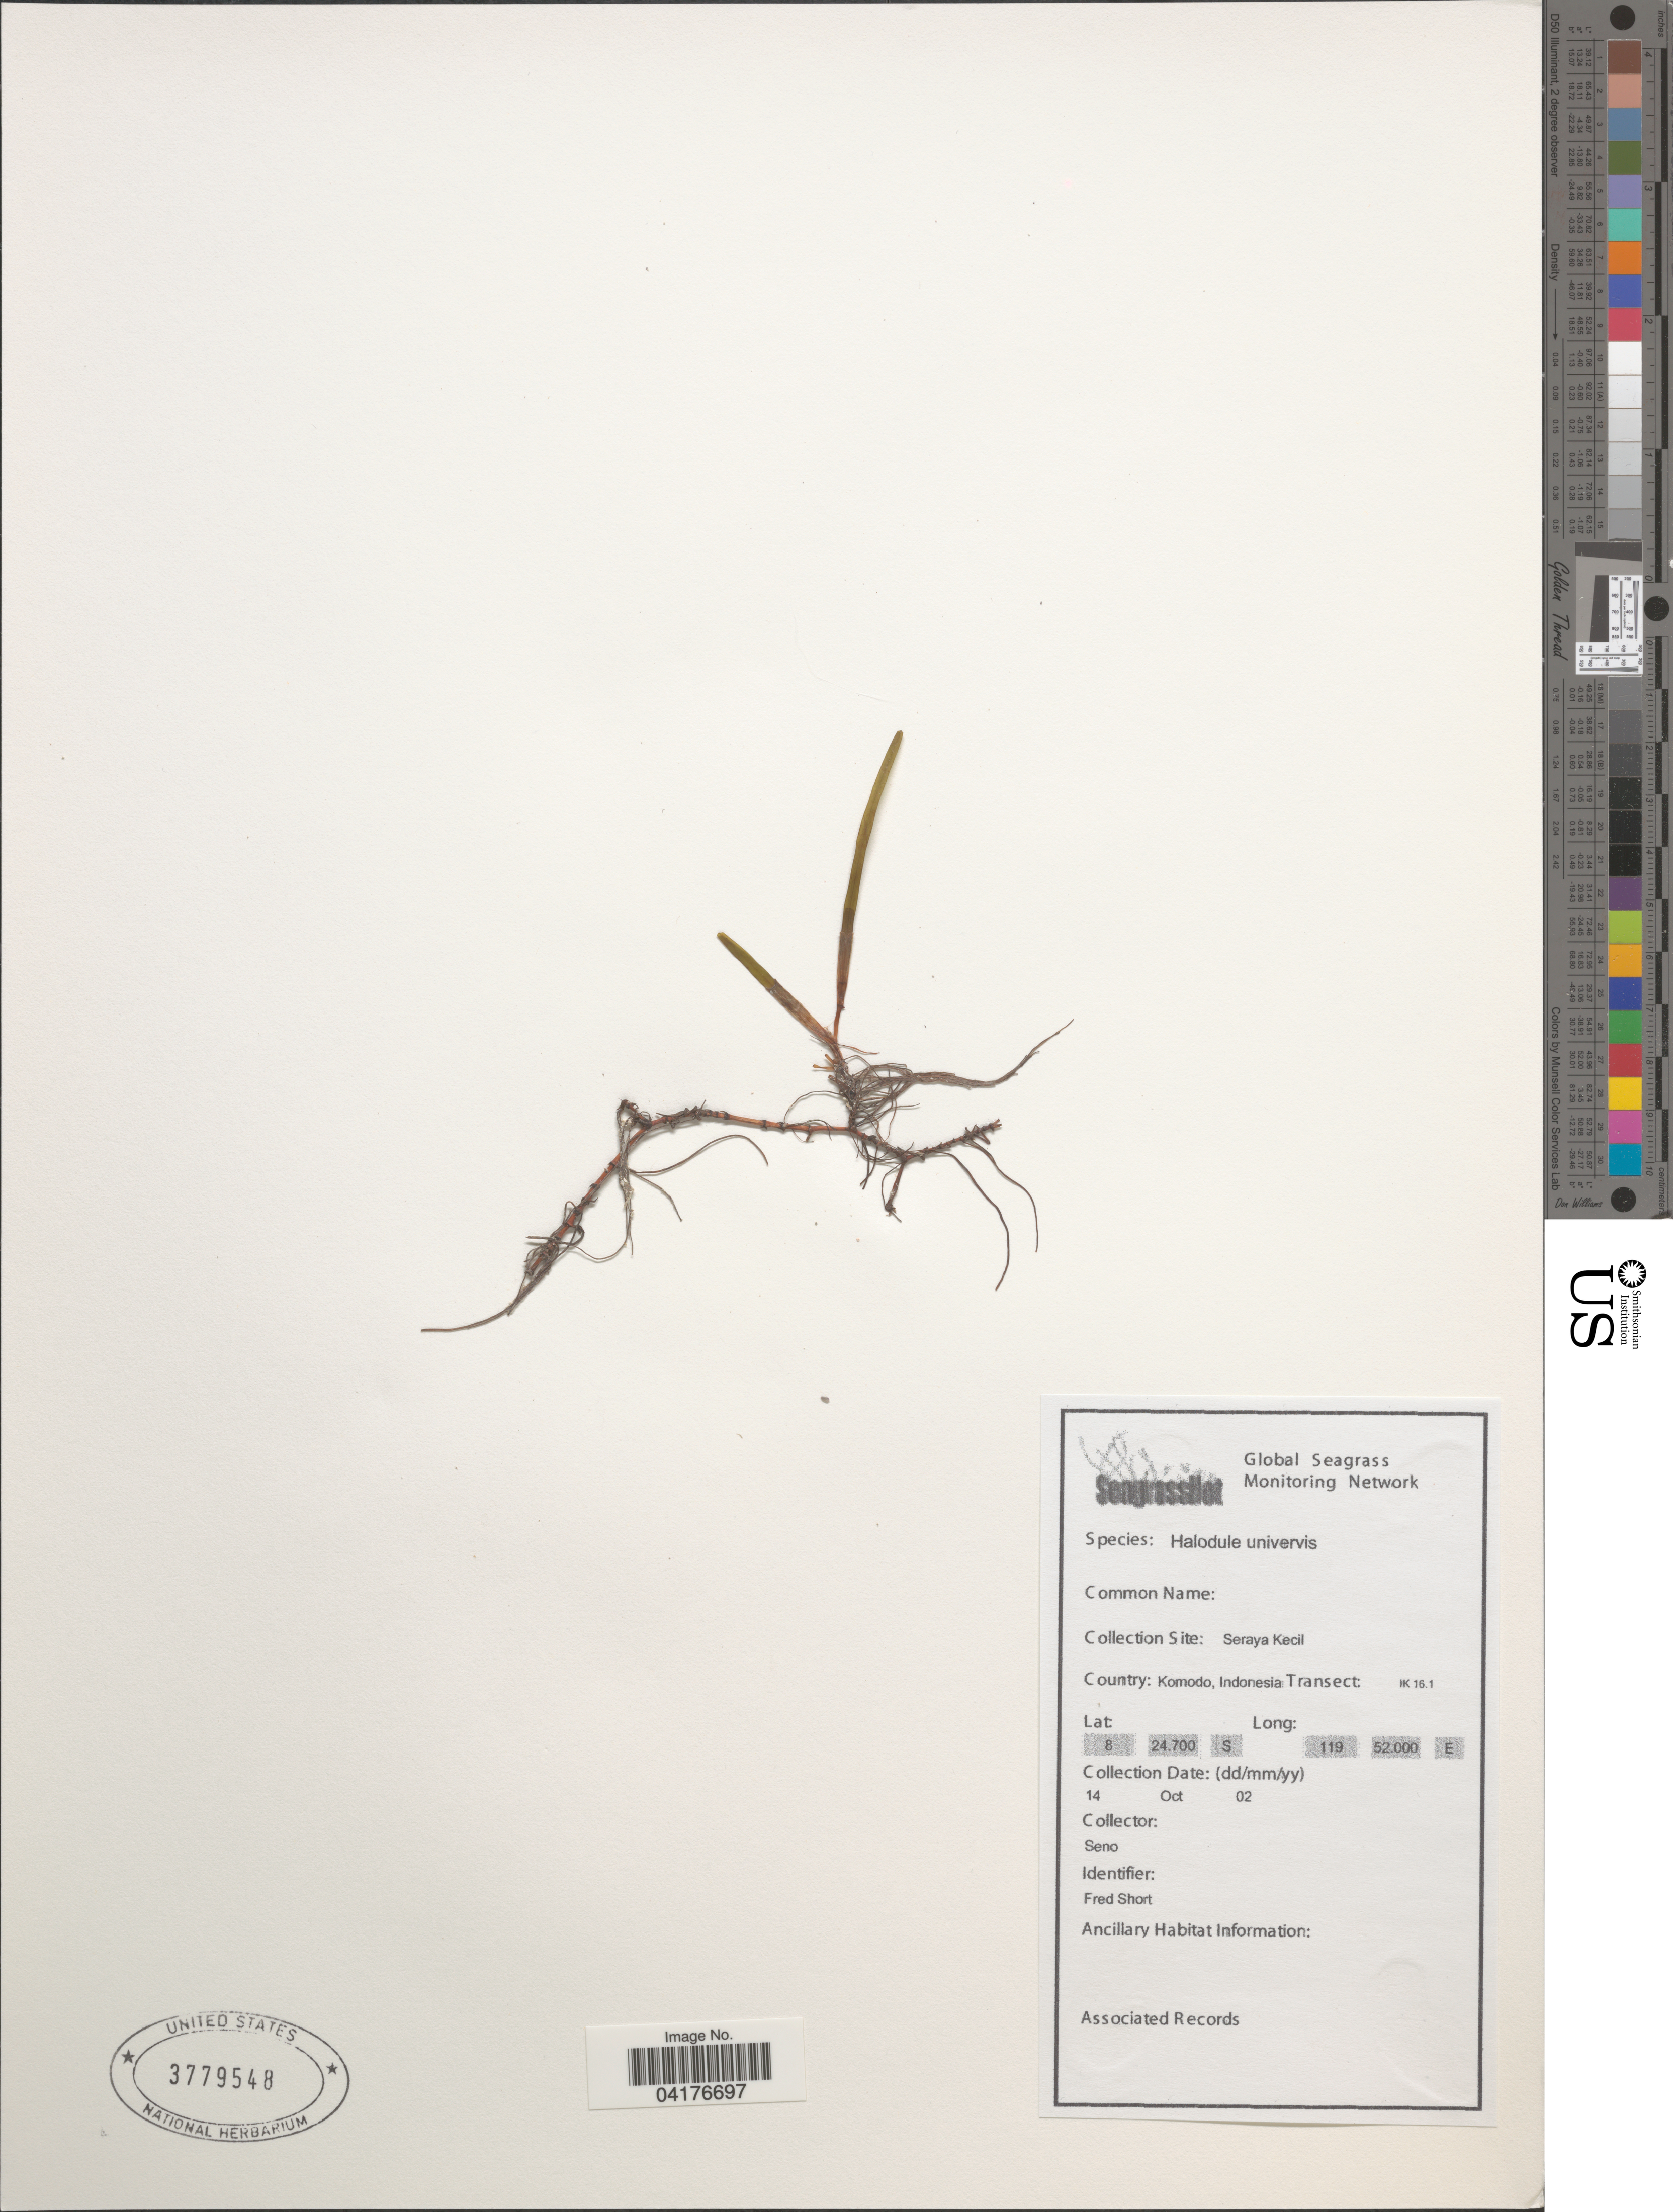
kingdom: Plantae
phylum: Tracheophyta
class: Liliopsida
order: Alismatales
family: Cymodoceaceae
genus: Halodule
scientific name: Halodule uninervis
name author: (Forssk.) Asch.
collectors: Seno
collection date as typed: Transcribed d/m/y: 14/10/2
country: Indonesia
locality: Seraya Kecil, Komodo. Transect: IK16.1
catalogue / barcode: US 3779548